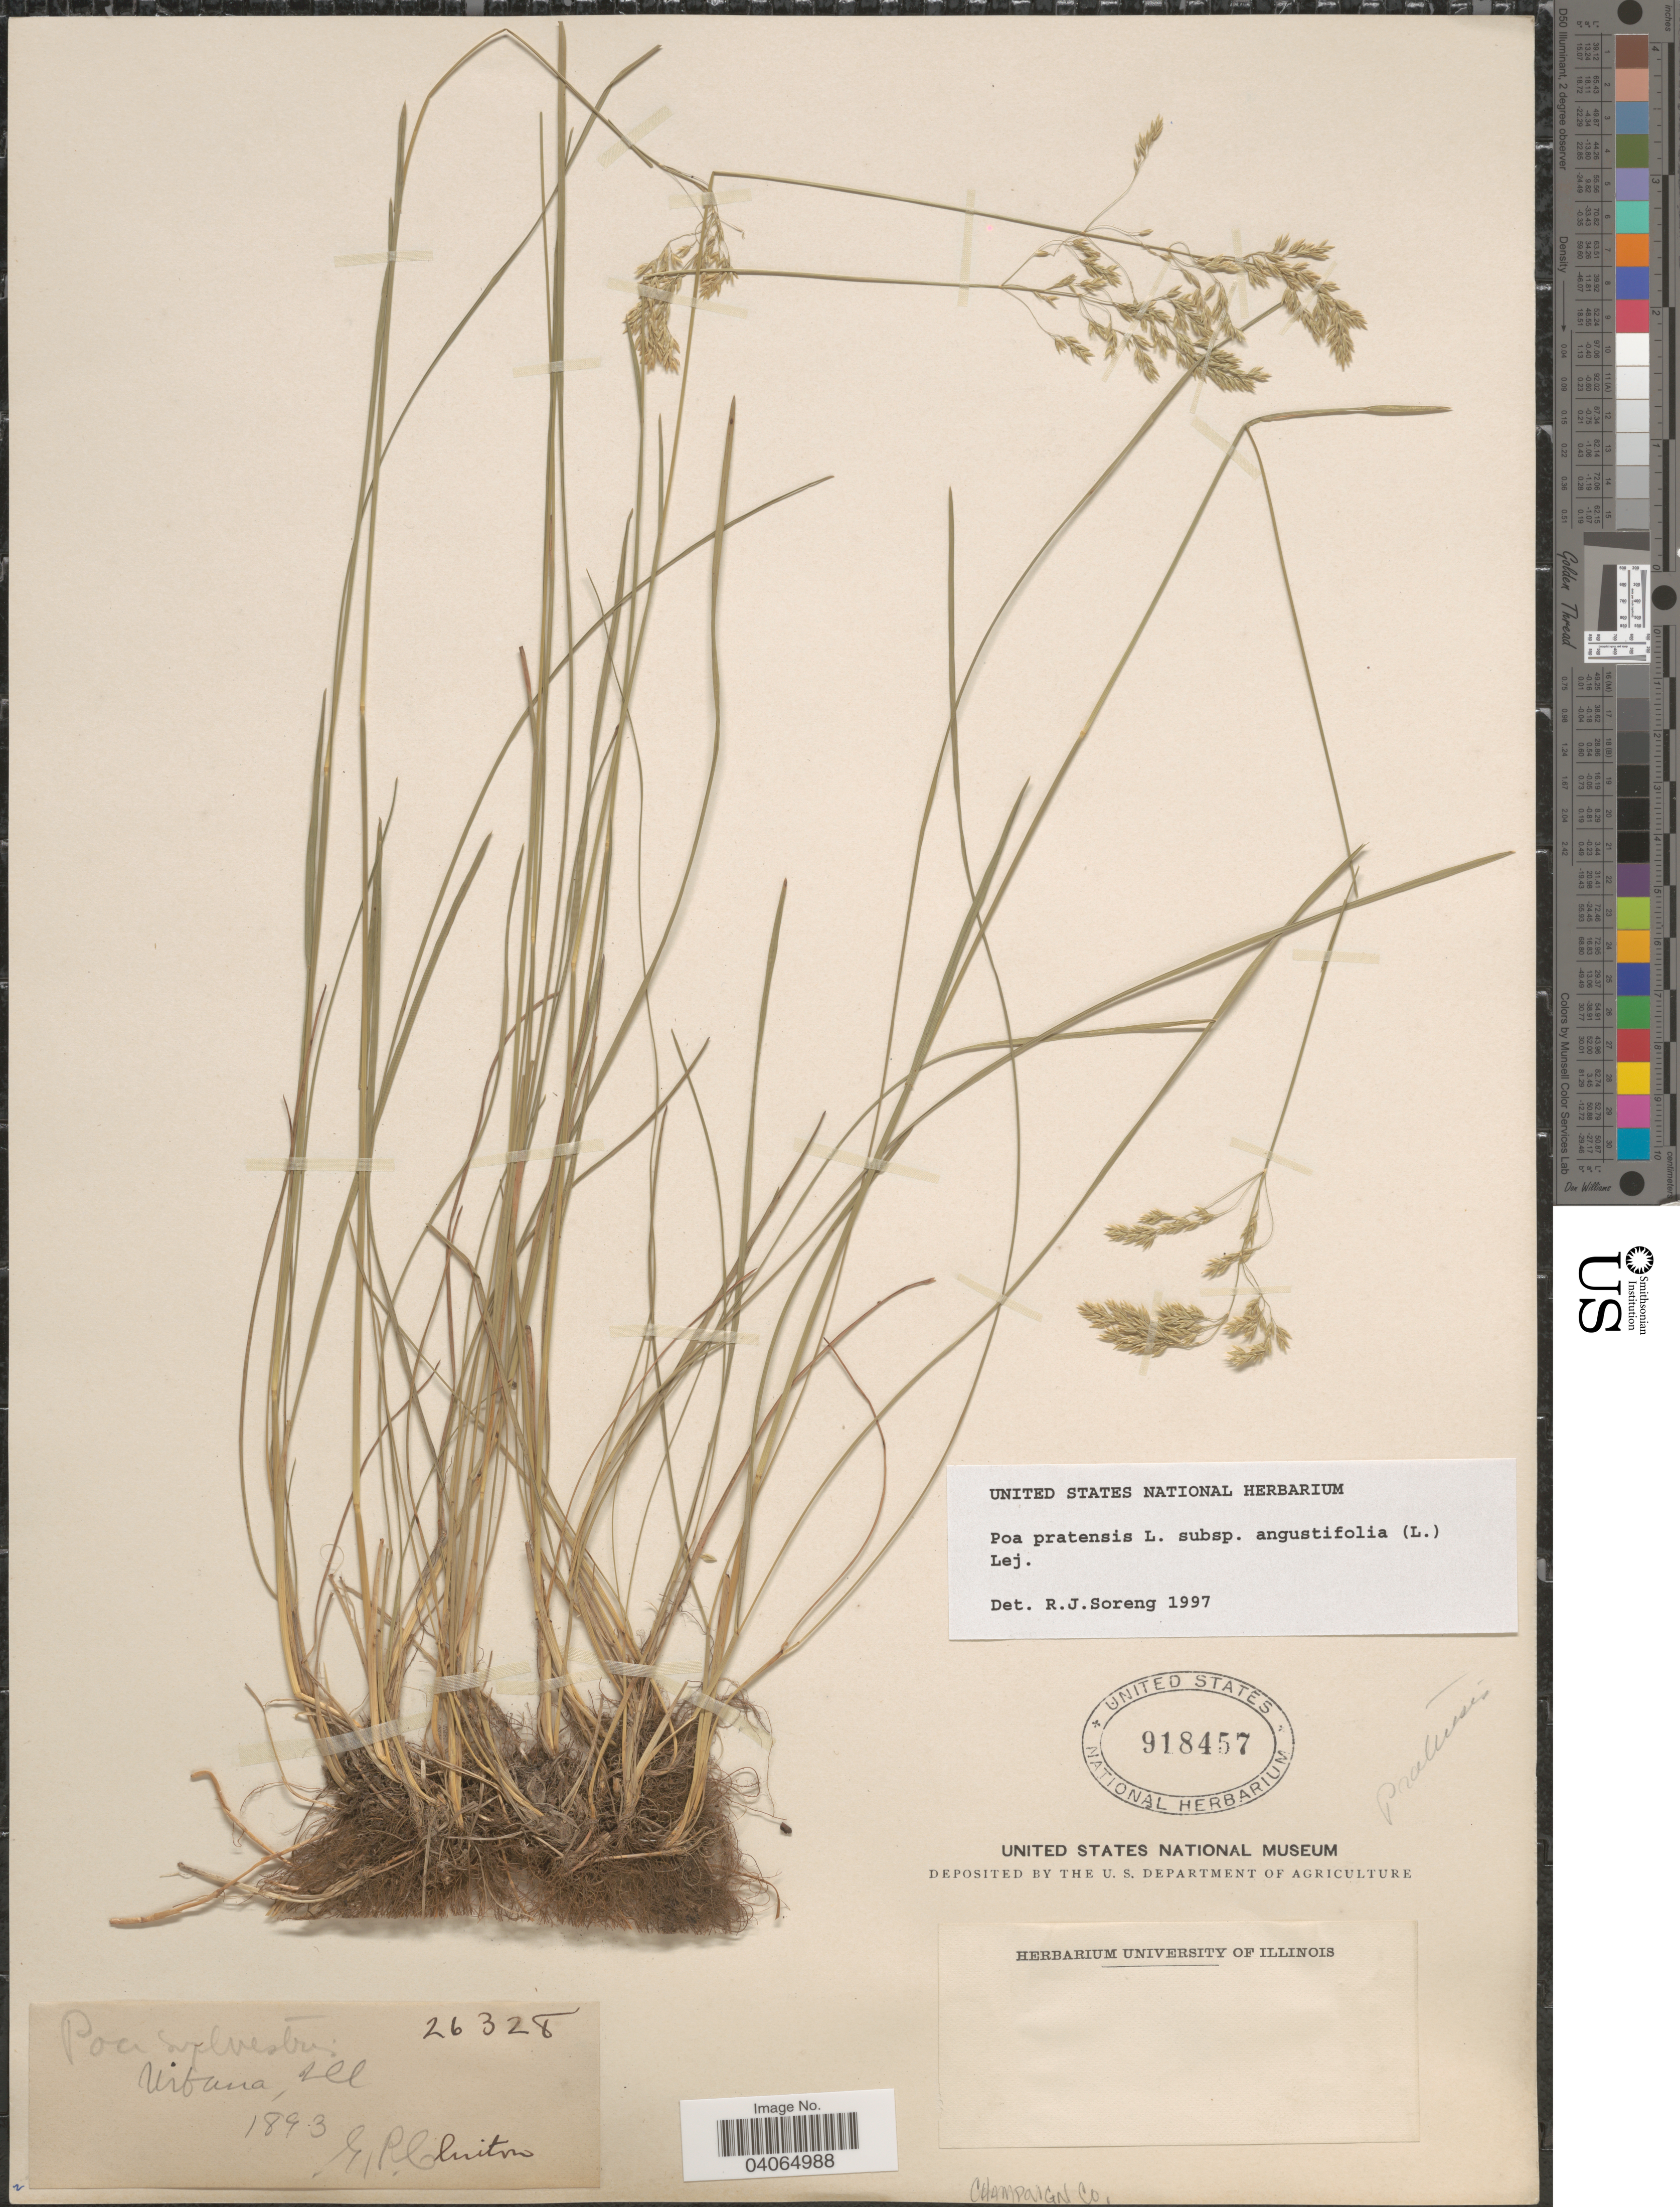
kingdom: Plantae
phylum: Tracheophyta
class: Liliopsida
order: Poales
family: Poaceae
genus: Poa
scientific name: Poa pratensis subsp. angustifolia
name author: (L.) Lej.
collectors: G. Clinton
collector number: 26328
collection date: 1893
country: United States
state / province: Illinois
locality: Urbana. Champaign Co.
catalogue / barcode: US 918457